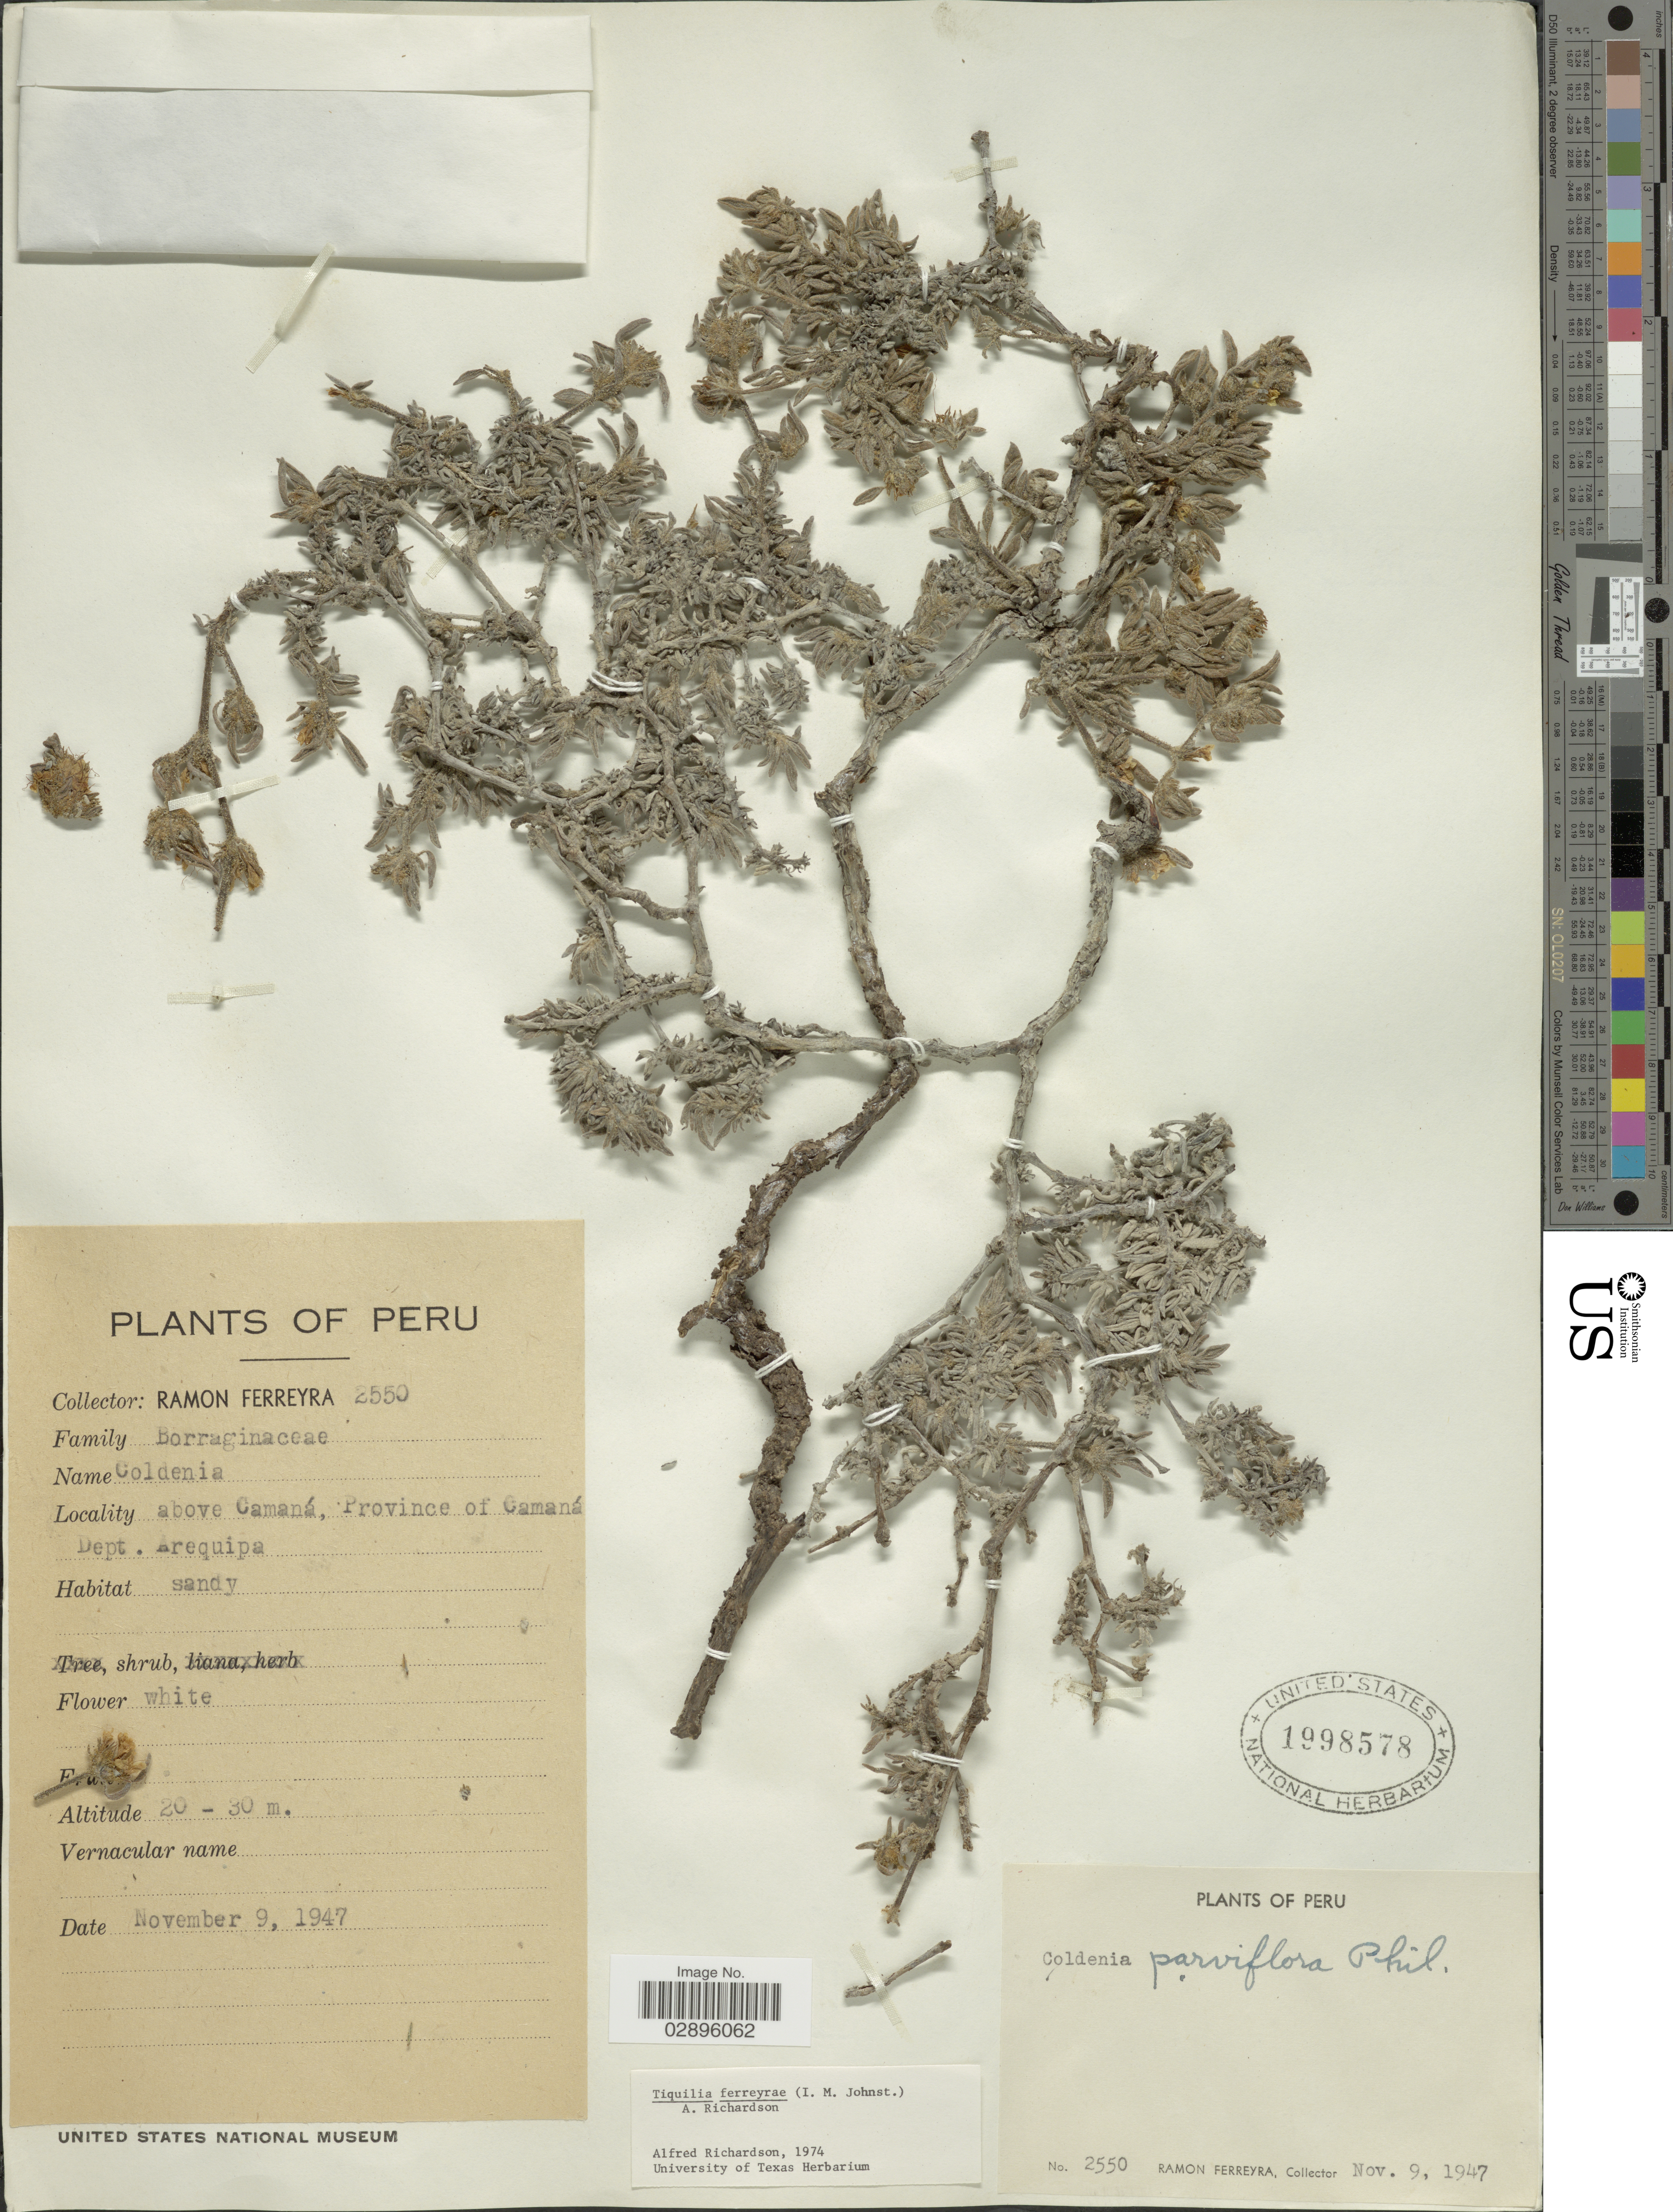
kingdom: Plantae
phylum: Tracheophyta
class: Magnoliopsida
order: Boraginales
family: Ehretiaceae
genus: Tiquilia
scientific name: Tiquilia ferreyrae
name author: (I.M. Johnst.) A.T. Richardson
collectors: R. A. Ferreyra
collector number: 2550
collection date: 1947-11-09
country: Peru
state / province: Arequipa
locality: Above Camaná, Province of Camaná, Dept. Arequipa.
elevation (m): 20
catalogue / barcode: US 1998578